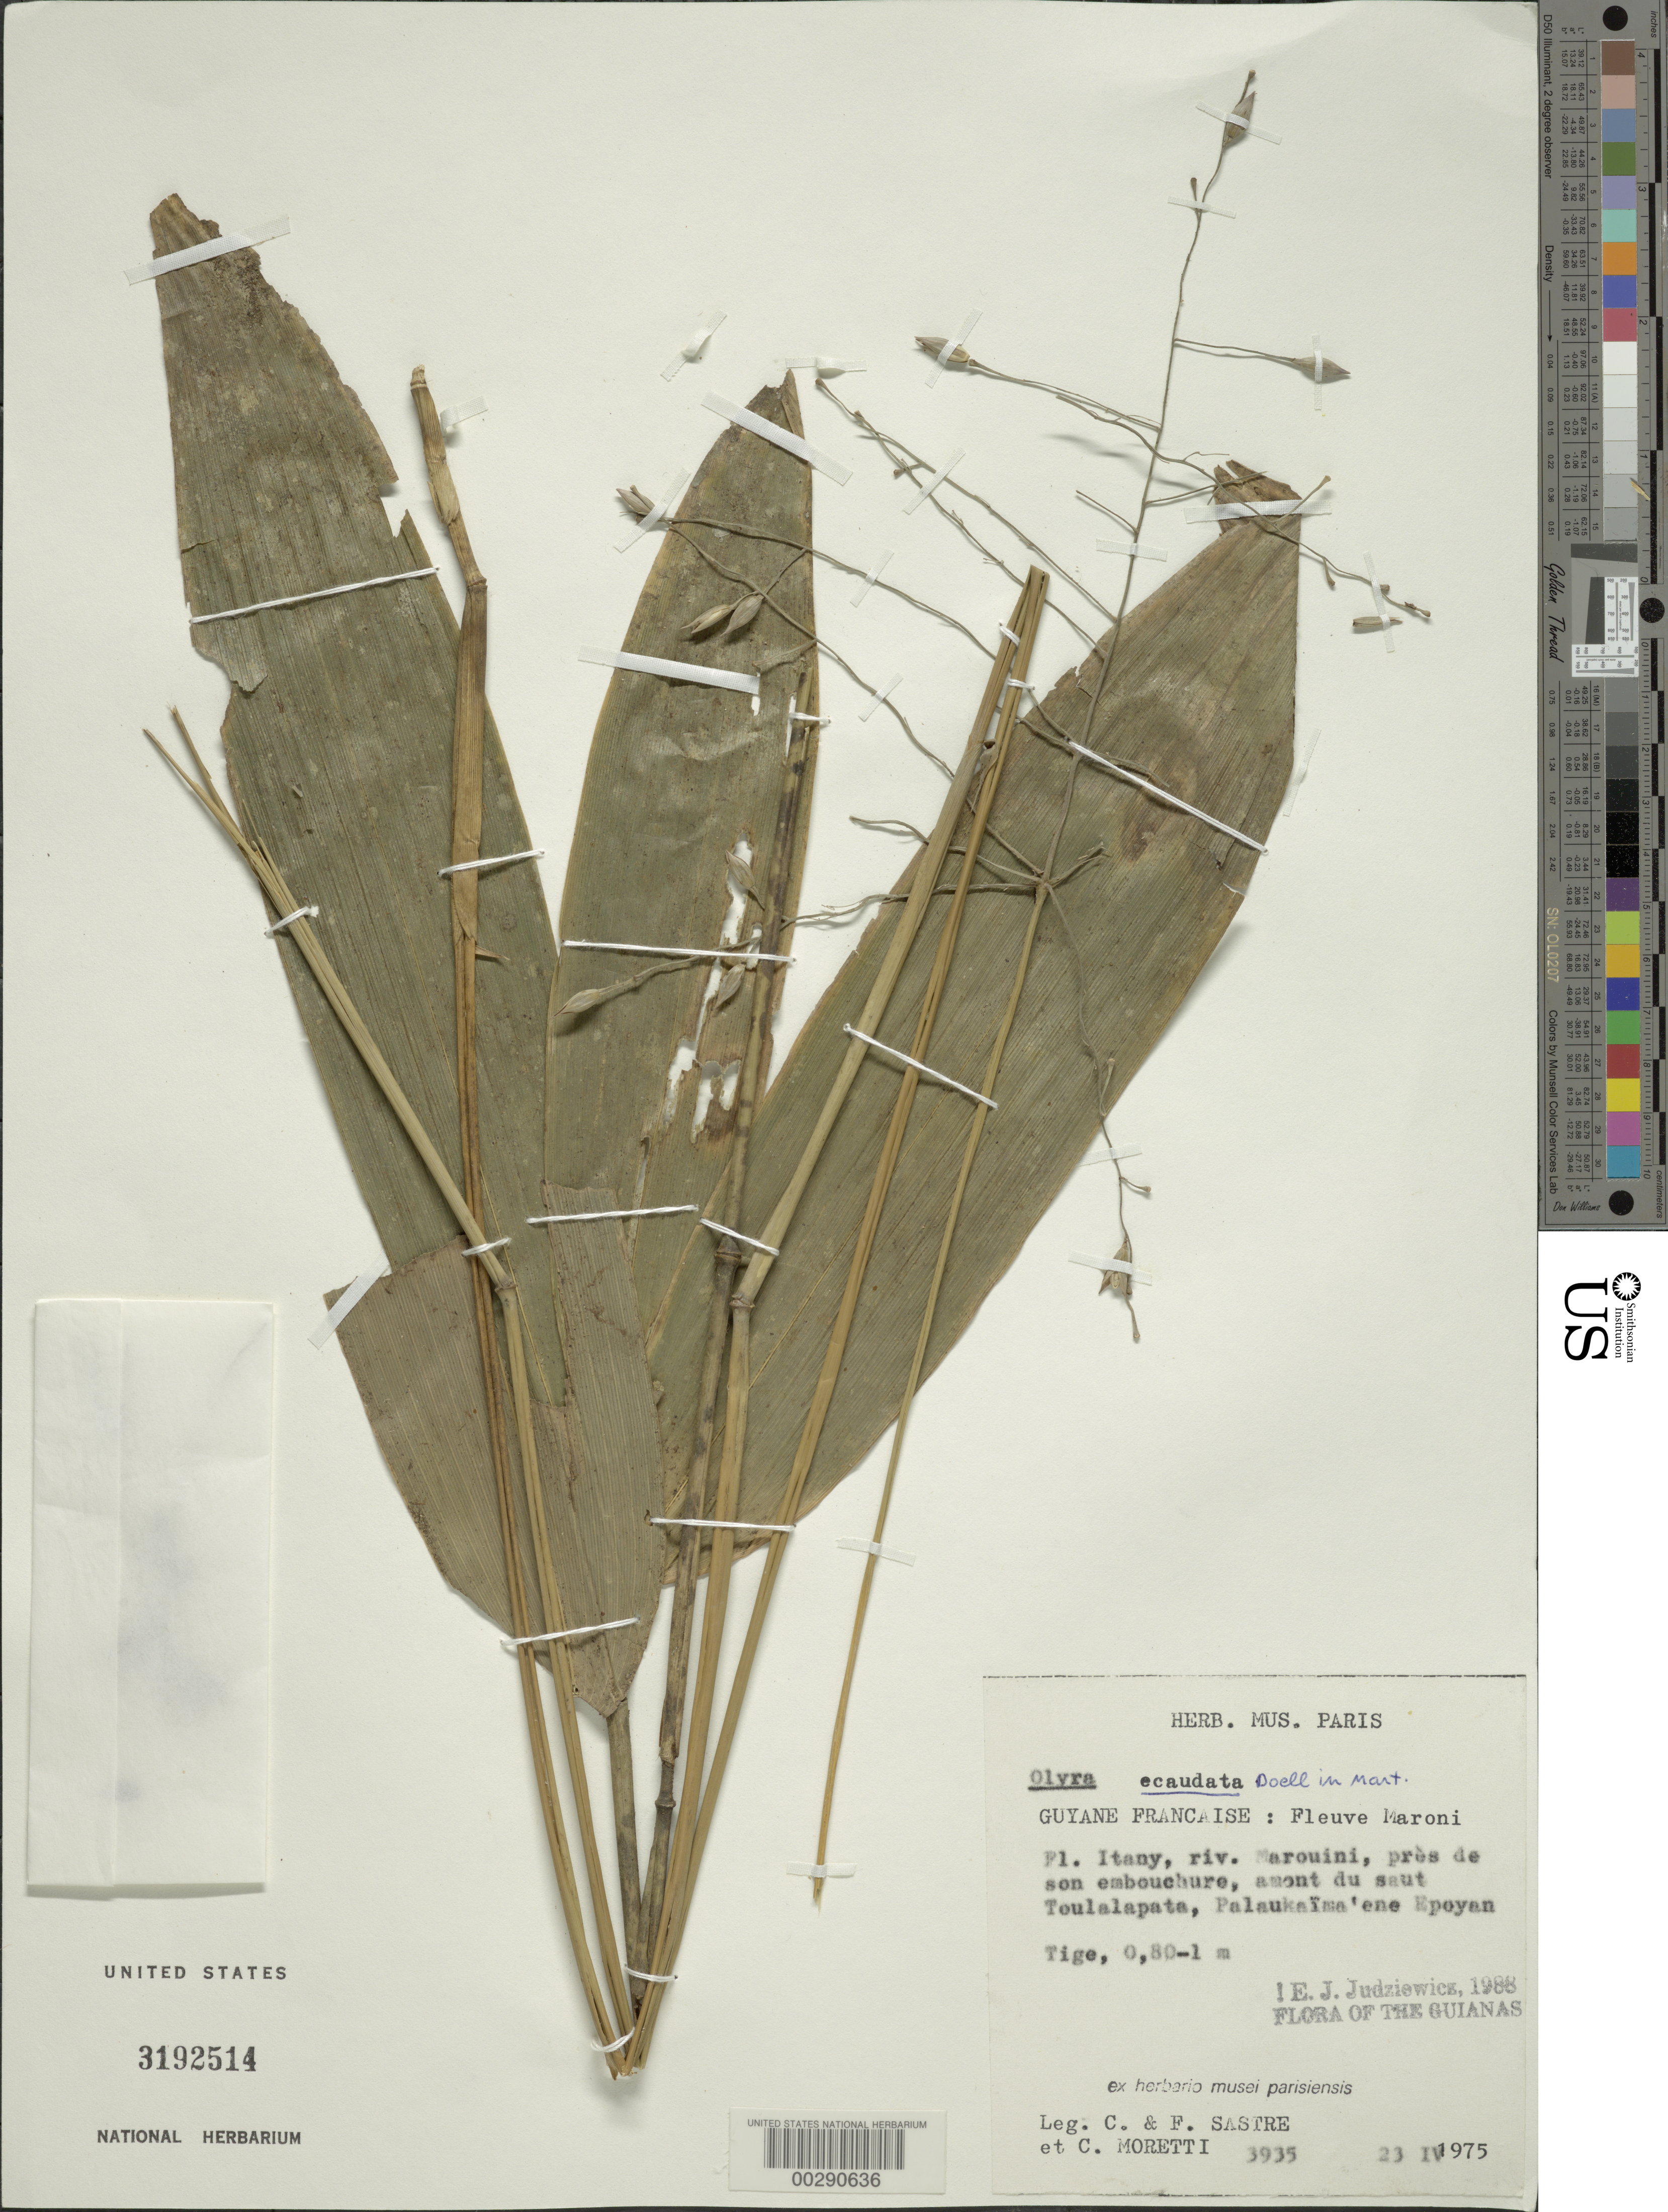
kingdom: Plantae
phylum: Tracheophyta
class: Liliopsida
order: Poales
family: Poaceae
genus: Olyra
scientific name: Olyra ecaudata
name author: Döll in Mart.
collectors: C. H. L. Sastre, F. Sastre & C. Moretti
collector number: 3935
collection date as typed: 23 Apr 1975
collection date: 1975-04-23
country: French Guiana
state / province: Saint-laurent-du-maroni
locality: Itany river, marouini river near the mouth, upriver to saut toulalapata, palaukaima'ene epeyan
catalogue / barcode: US 3192514